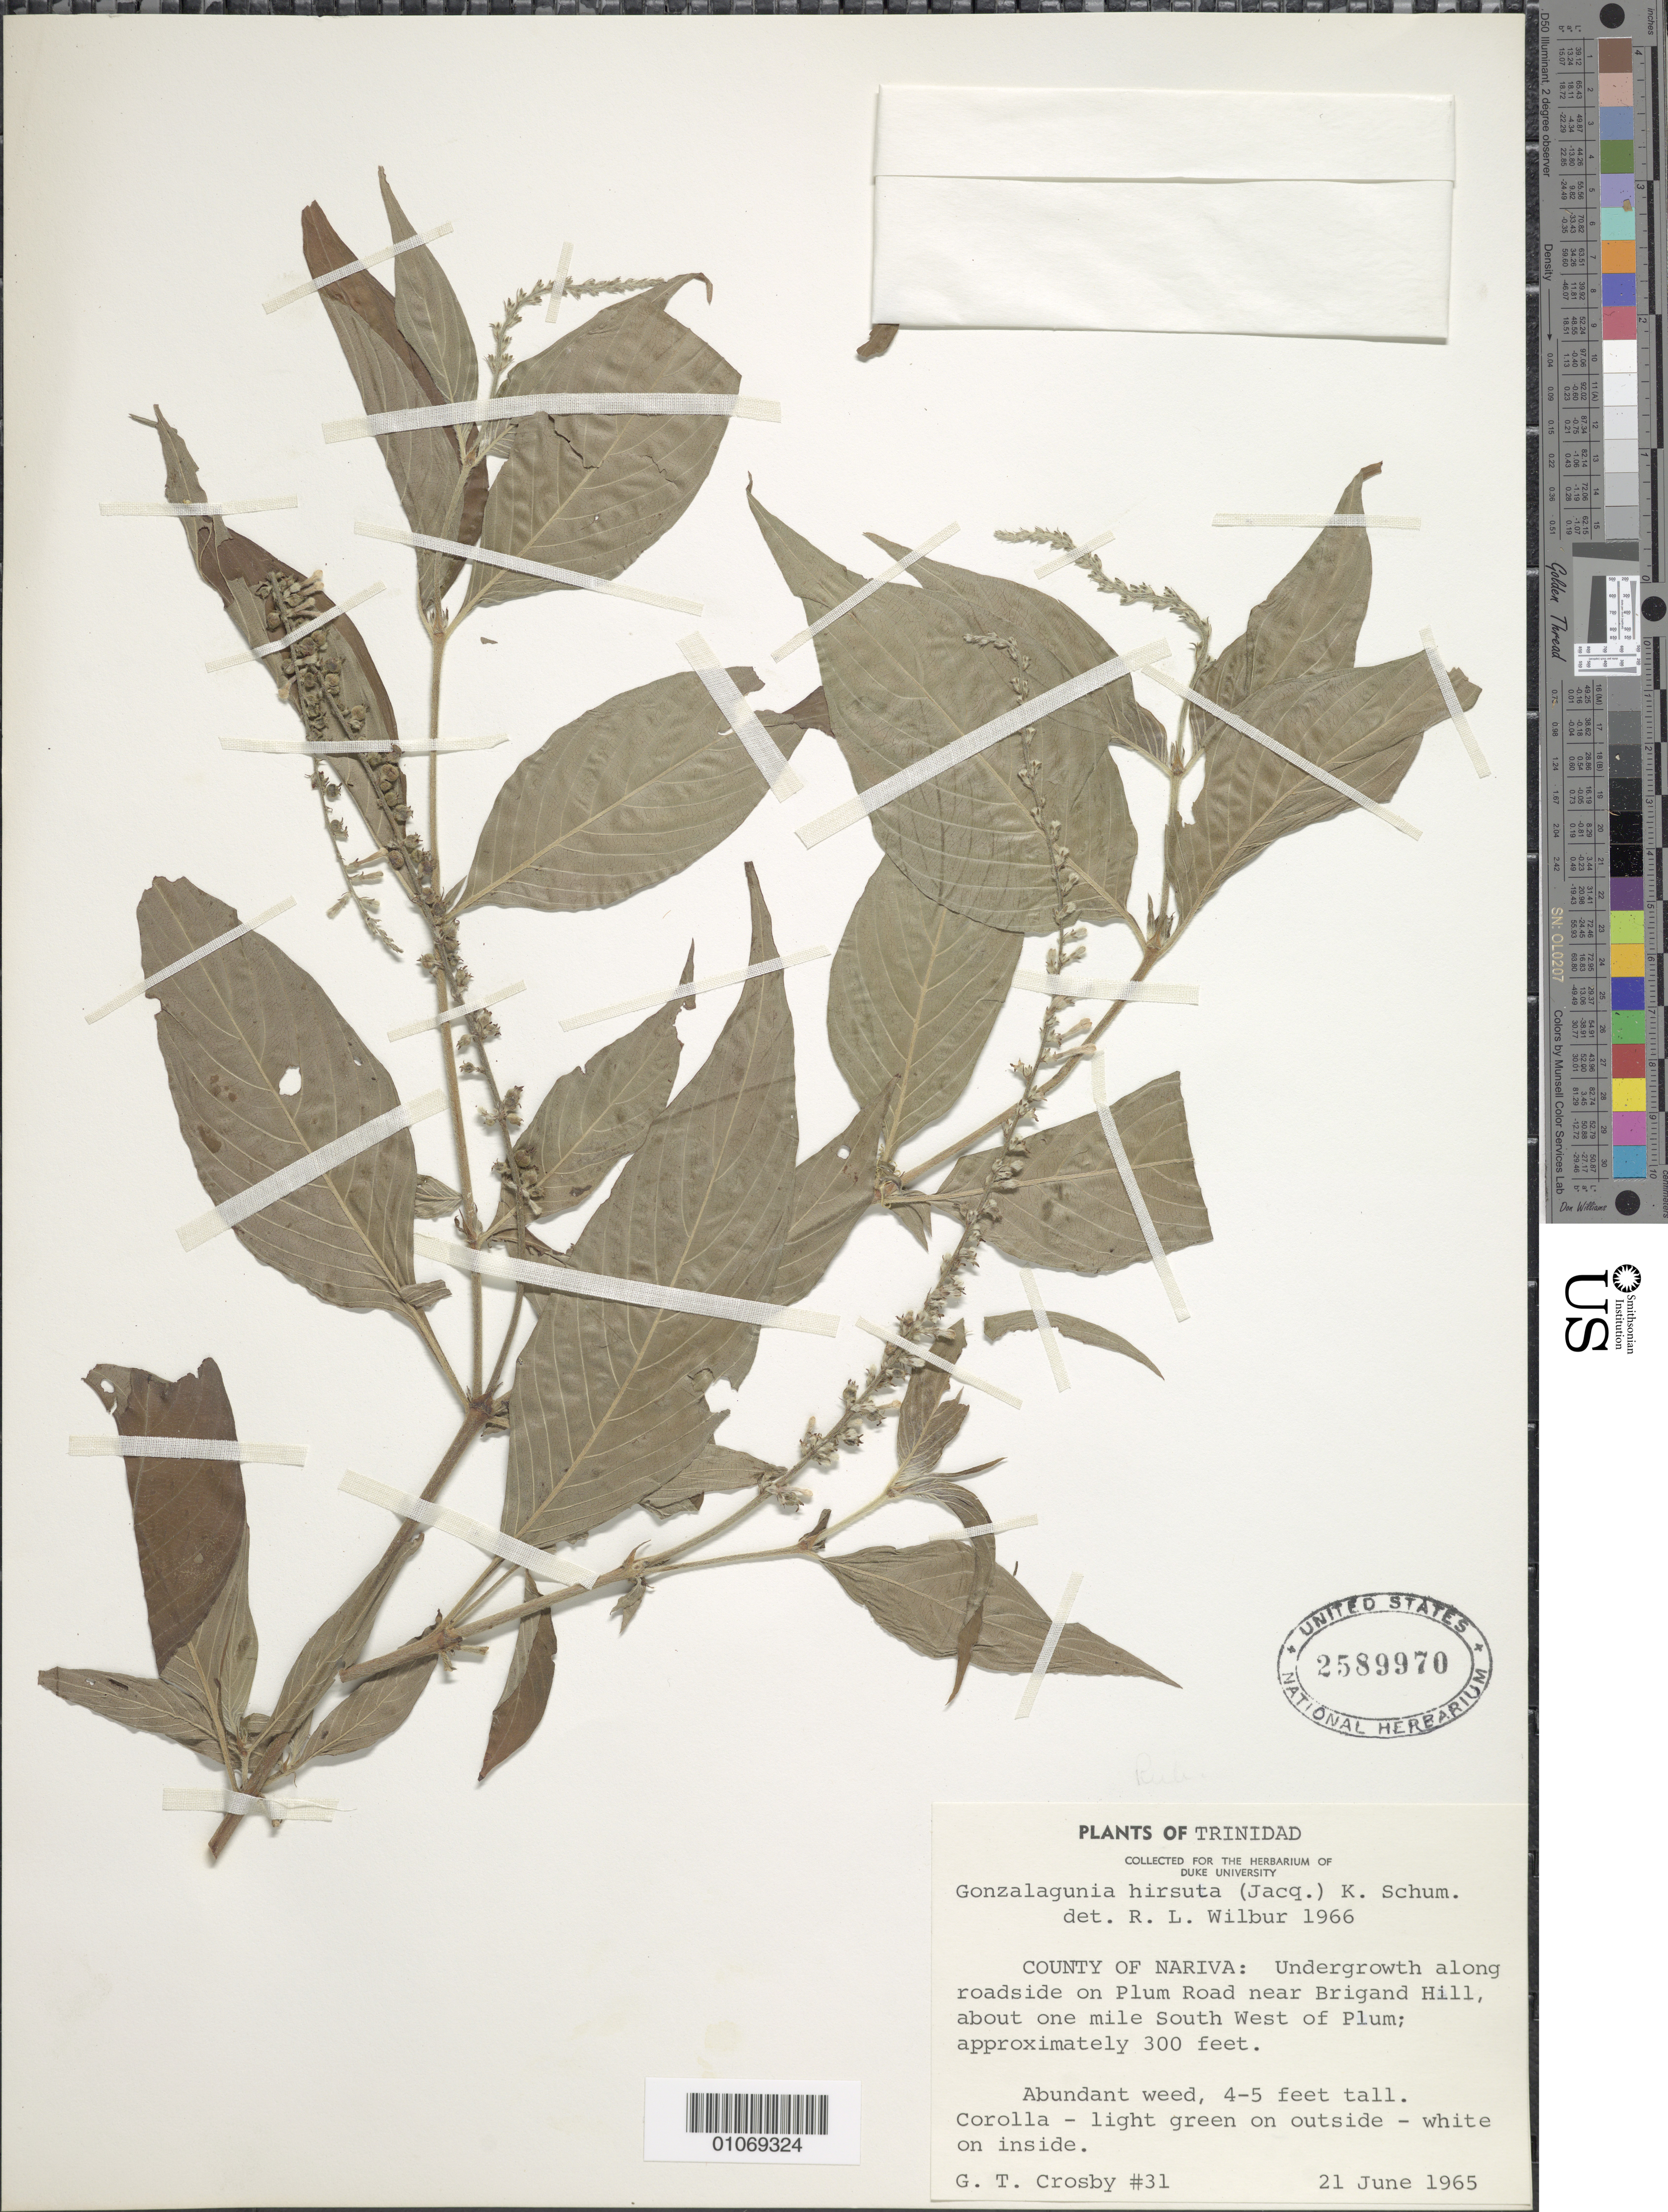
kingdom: Plantae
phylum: Tracheophyta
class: Magnoliopsida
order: Gentianales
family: Rubiaceae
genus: Gonzalagunia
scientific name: Gonzalagunia hirsuta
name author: (Jacq.) K. Schum.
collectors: G. T. Crosby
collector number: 31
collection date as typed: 21 Jun 1965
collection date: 1965-06-21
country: Trinidad and Tobago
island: Trinidad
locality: County of Nariva: Undergrowth along roadside on Plum Road near Brigand Hill, about one mile southwest of Plum.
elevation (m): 91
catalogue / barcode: US 2589970